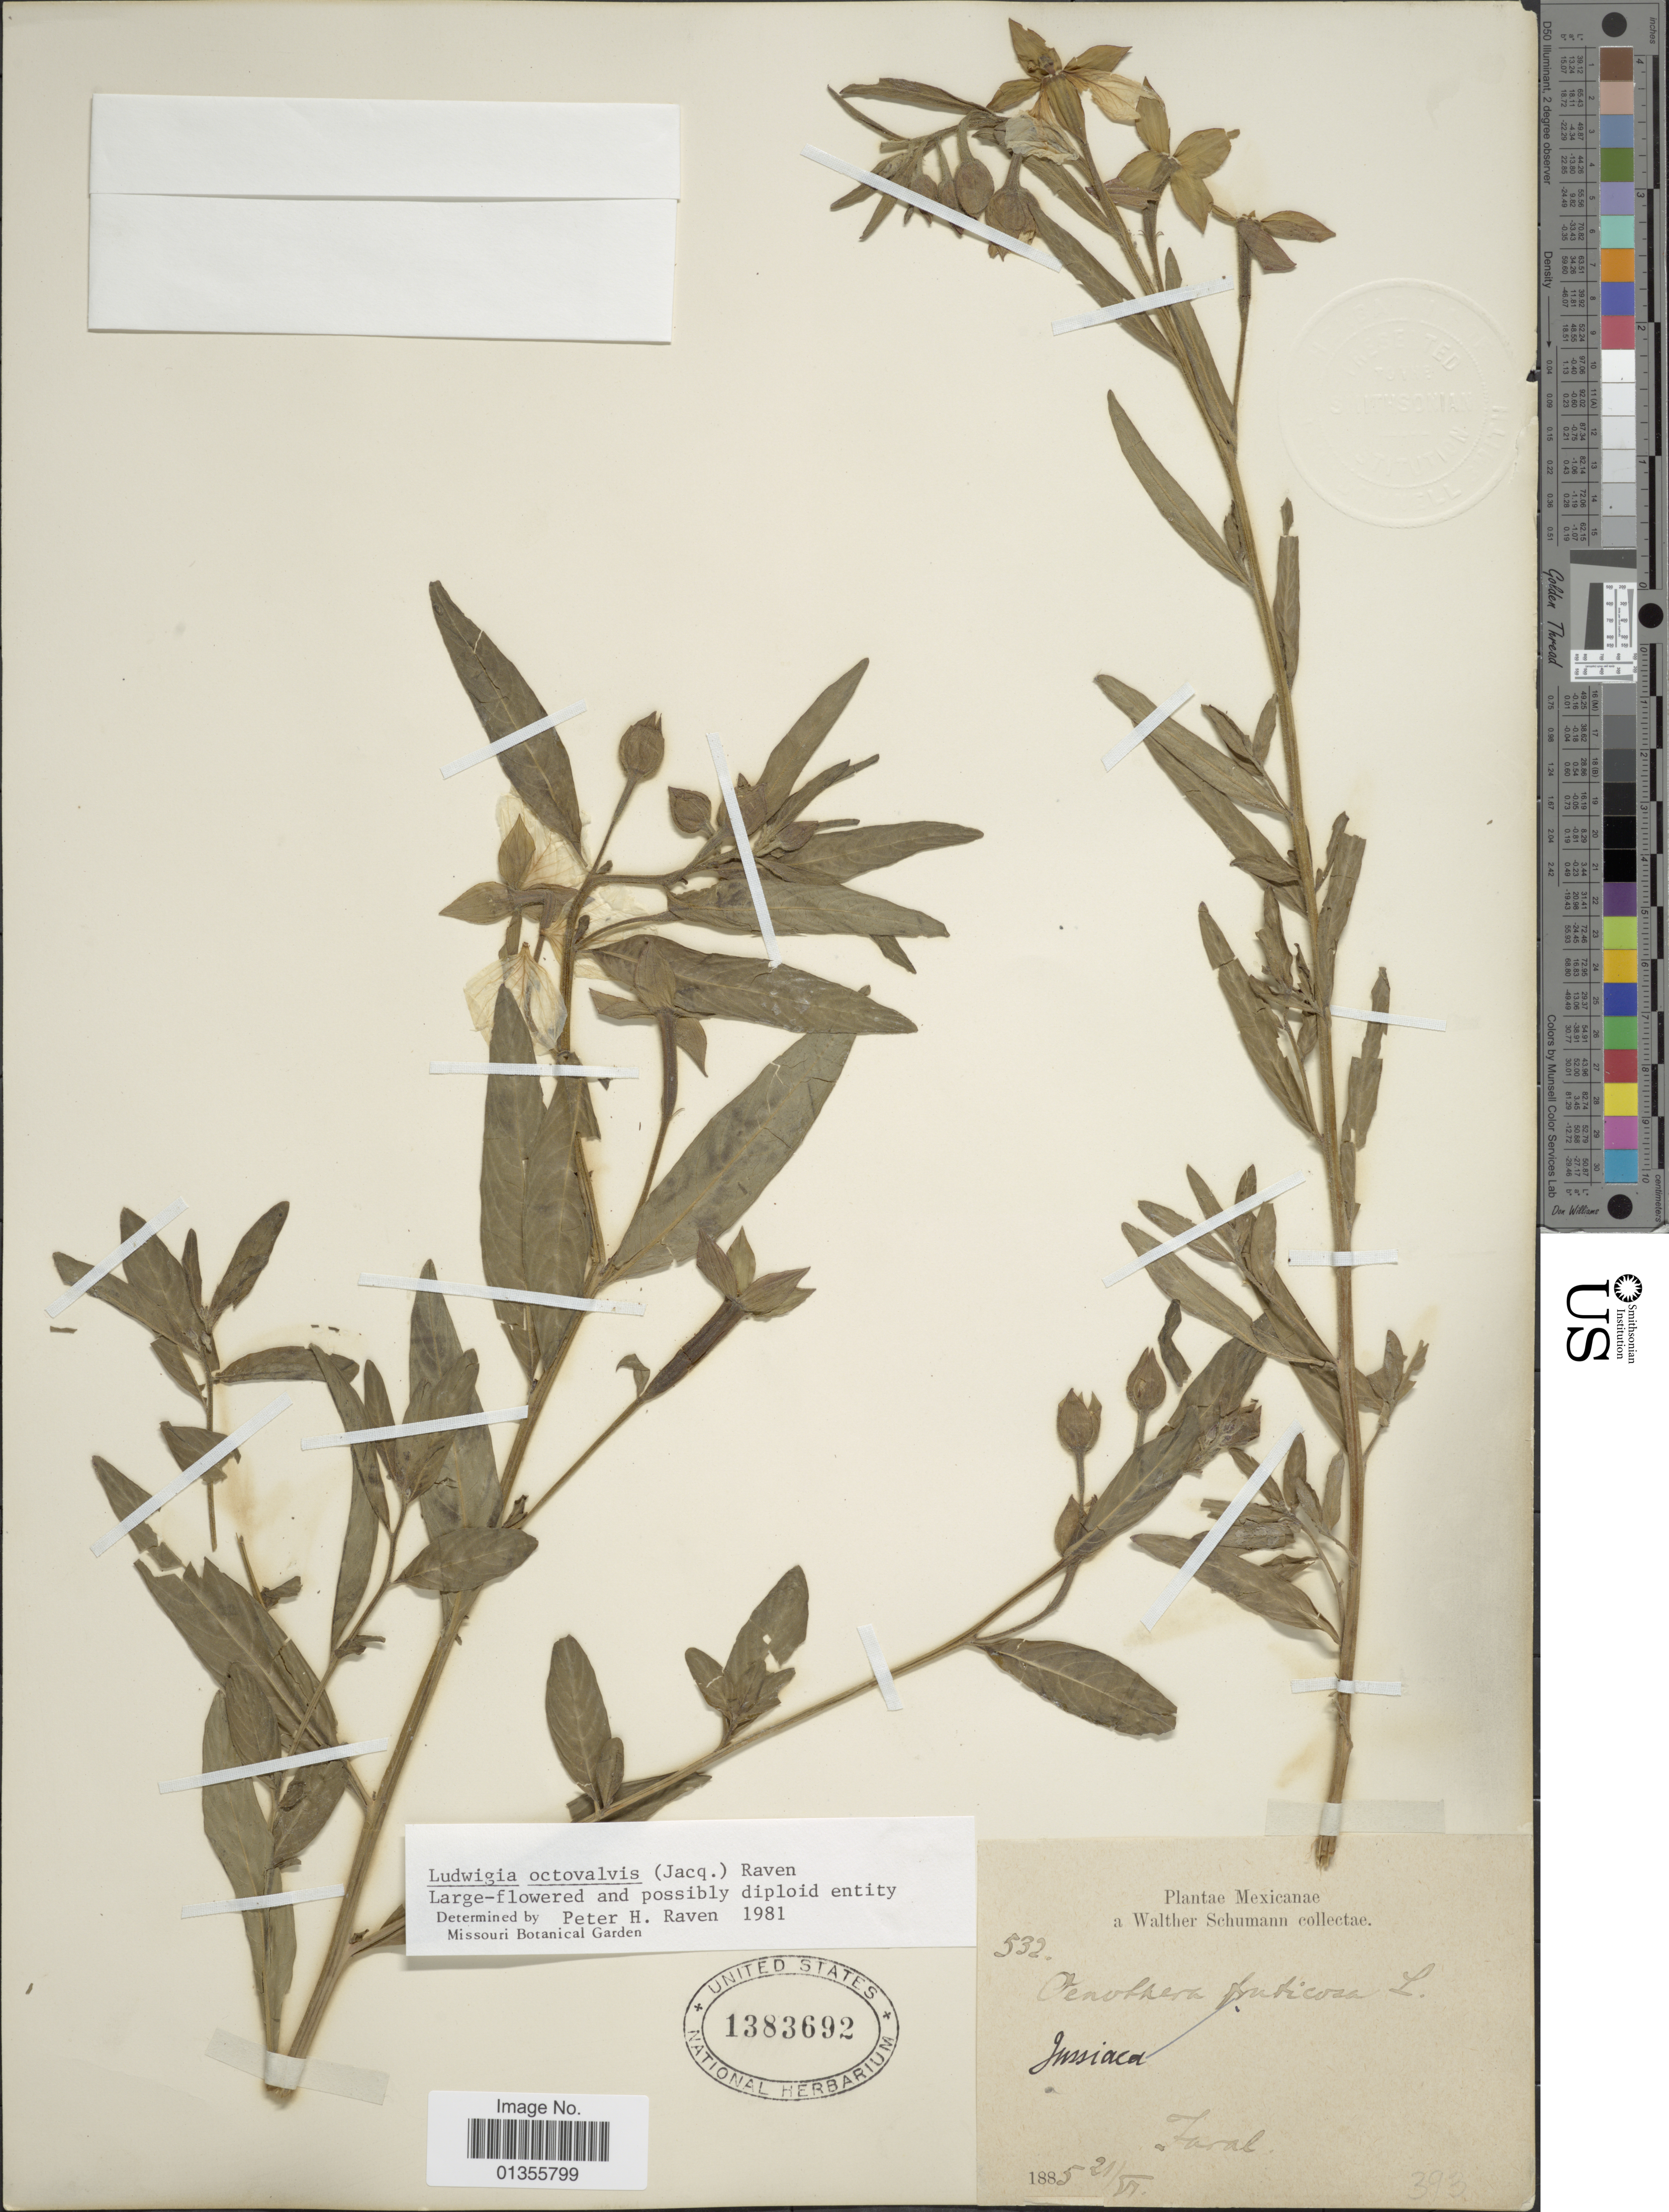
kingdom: Plantae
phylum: Tracheophyta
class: Magnoliopsida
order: Myrtales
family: Onagraceae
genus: Ludwigia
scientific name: Ludwigia octovalvis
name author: (Jacq.) P.H. Raven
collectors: W. Schumann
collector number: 532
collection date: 1885-06-21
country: Mexico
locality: Faral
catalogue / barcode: US 1383692